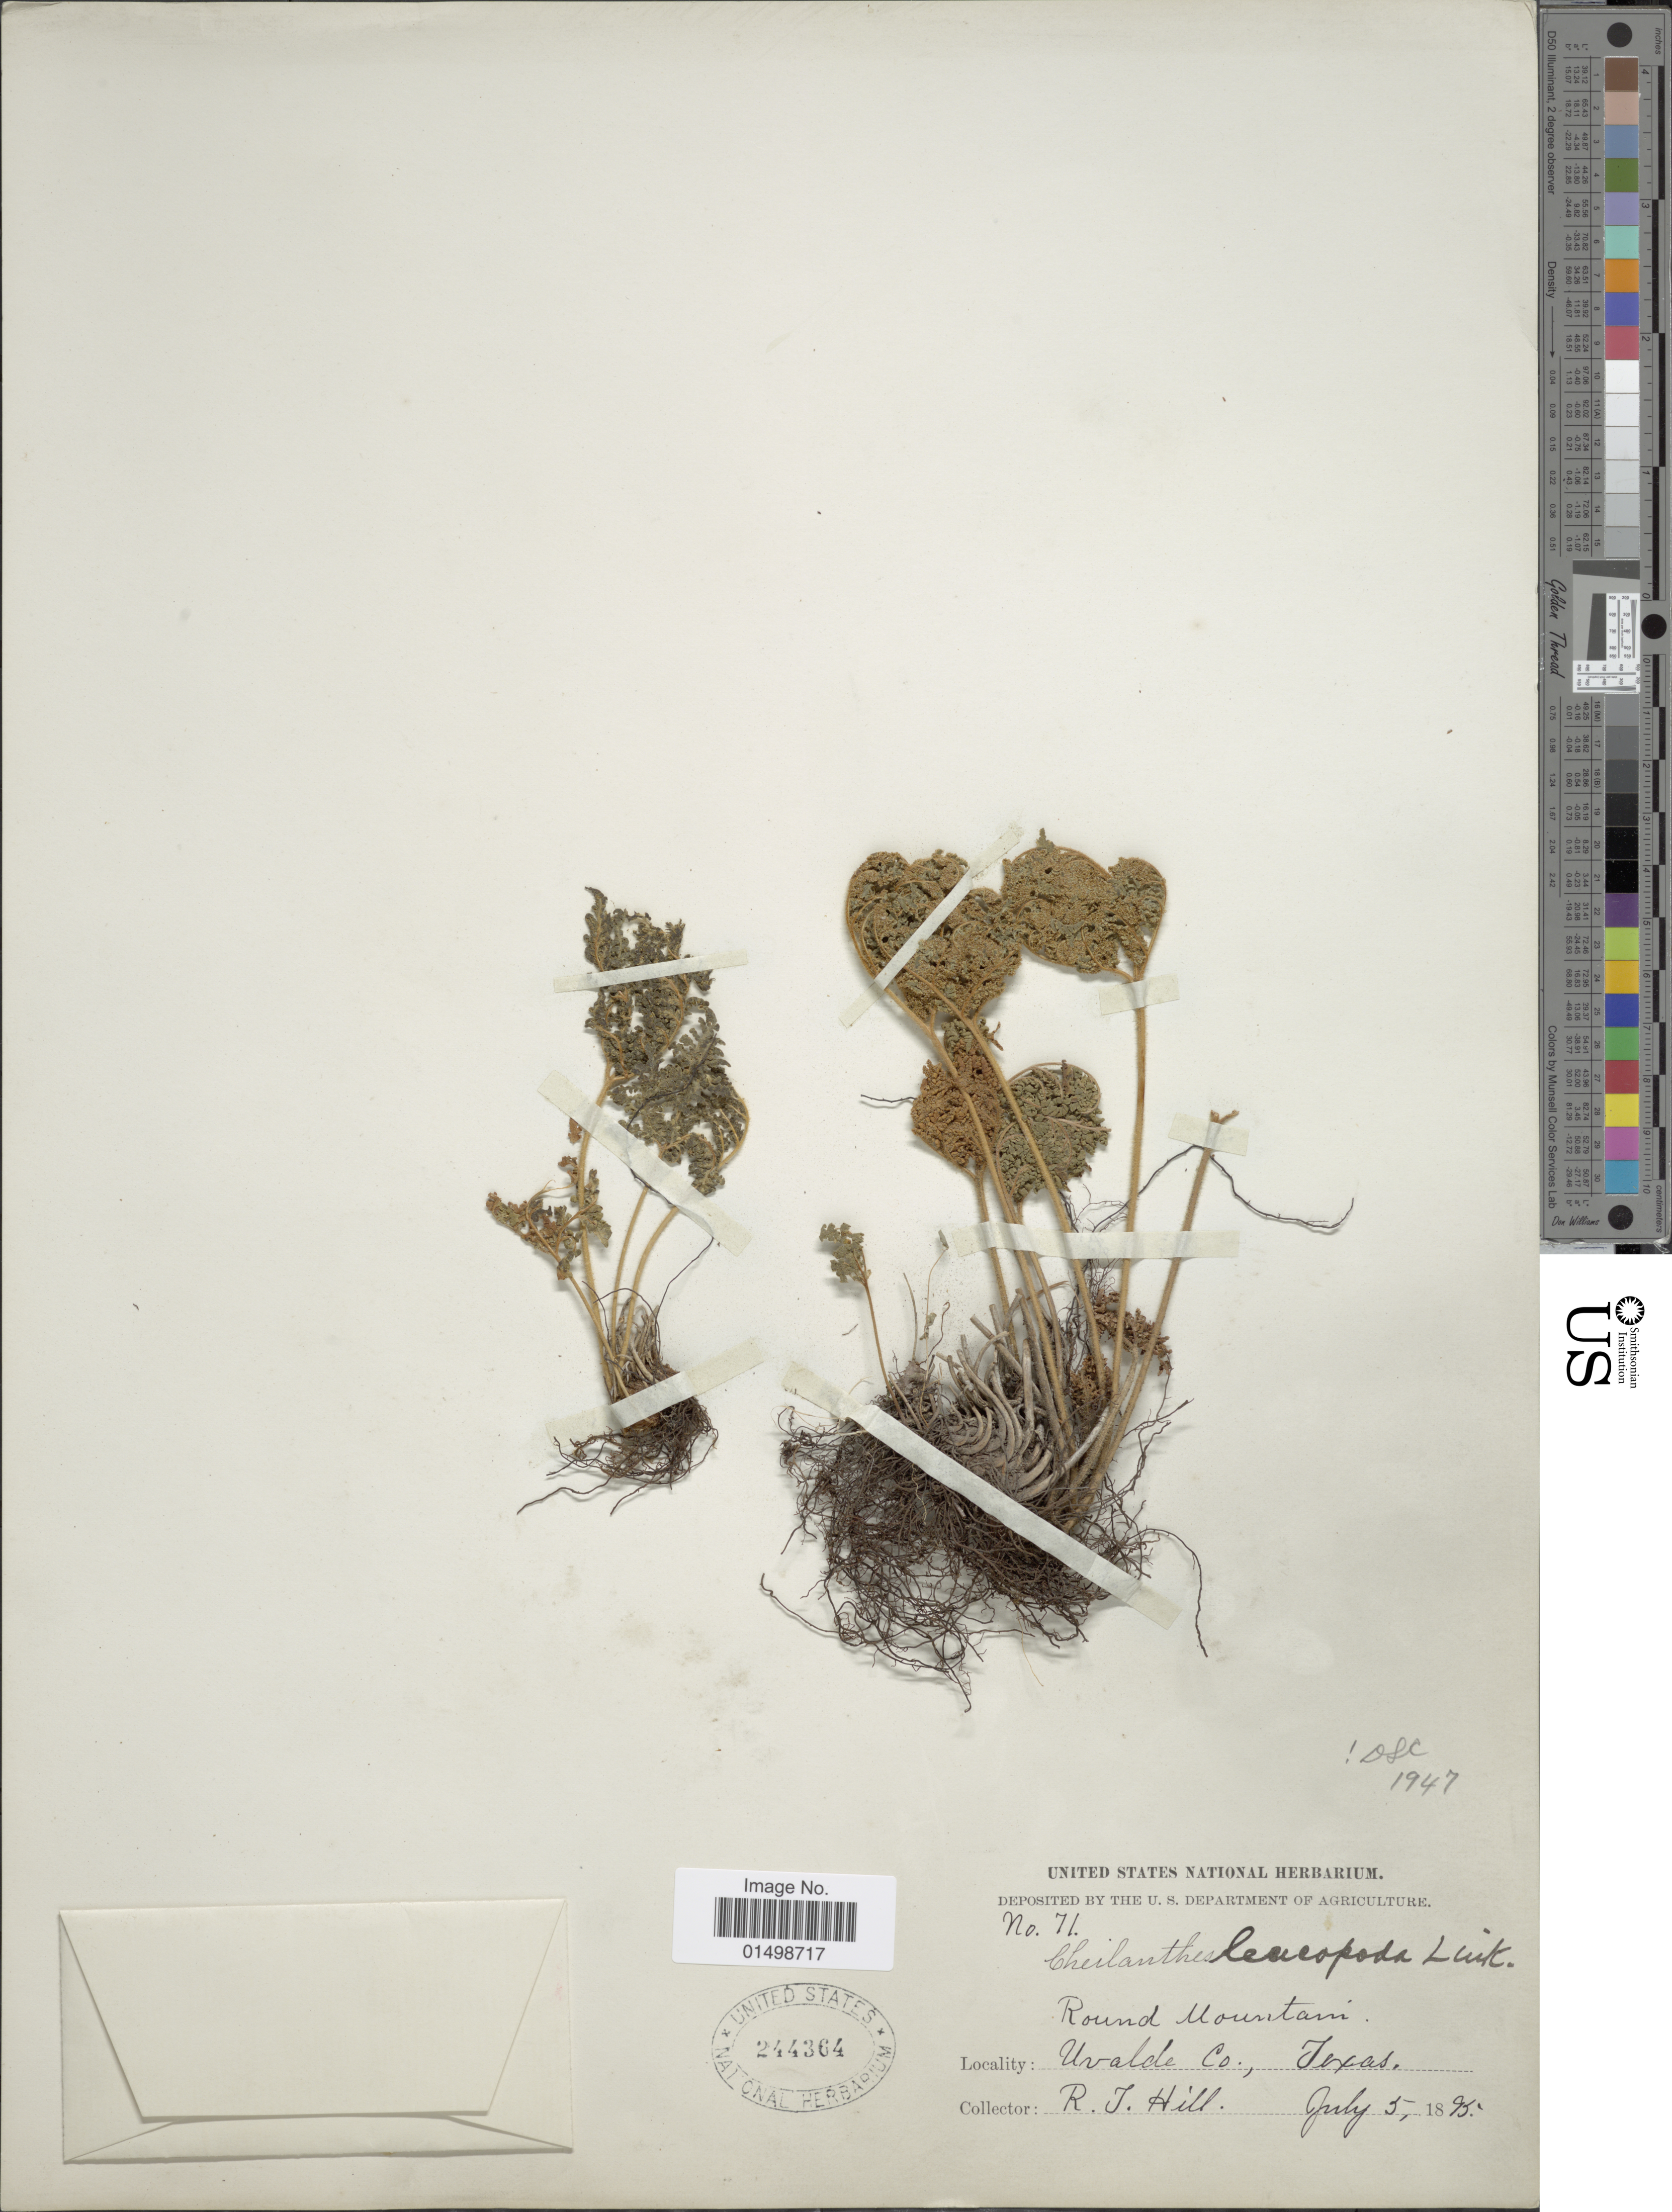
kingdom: Plantae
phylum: Tracheophyta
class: Polypodiopsida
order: Polypodiales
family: Pteridaceae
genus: Cheilanthes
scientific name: Cheilanthes leucopoda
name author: Link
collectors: R. J. Hill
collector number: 71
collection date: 1895-07-05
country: United States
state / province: Texas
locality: Round Mountain, Uvalde Co.,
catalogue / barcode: US 244364